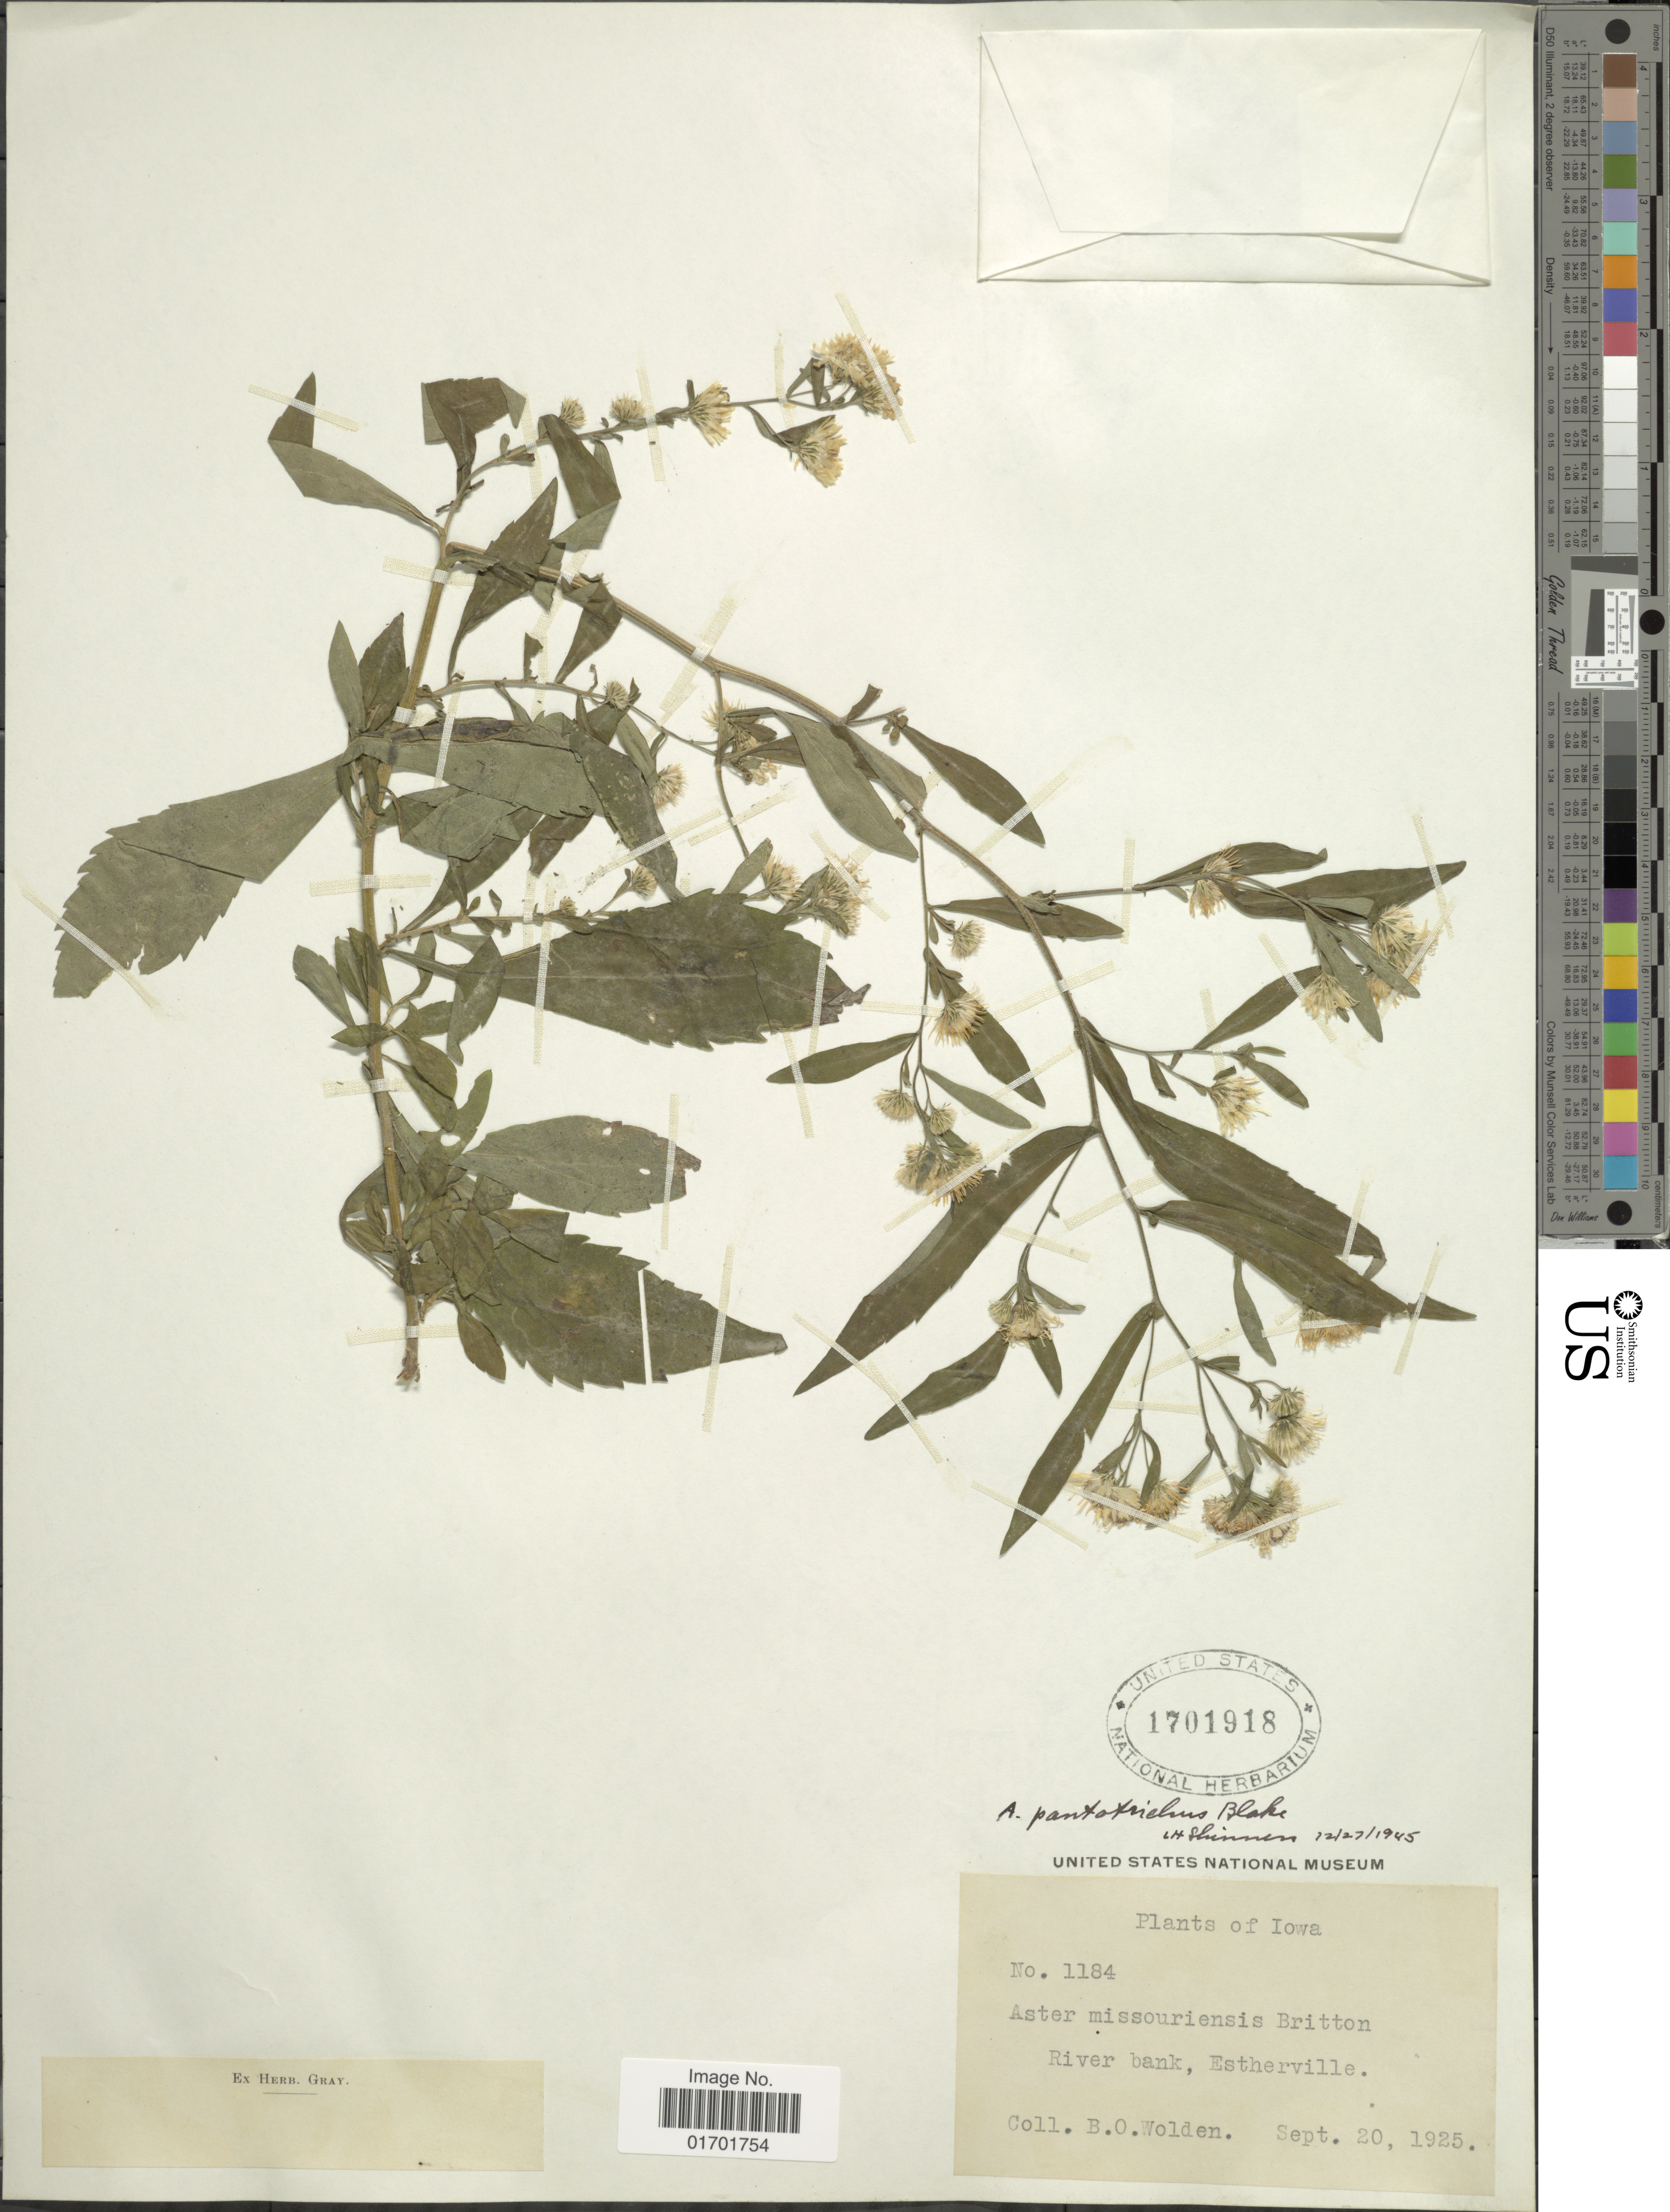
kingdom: Plantae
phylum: Tracheophyta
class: Magnoliopsida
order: Asterales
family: Asteraceae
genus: Symphyotrichum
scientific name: Symphyotrichum ontarionis var. ontarionis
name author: (Wiegand) G.L. Nesom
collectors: B. Wolden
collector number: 1184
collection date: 1925-09-20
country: United States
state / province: Iowa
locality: River bank, Esterhville.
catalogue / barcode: US 1701918